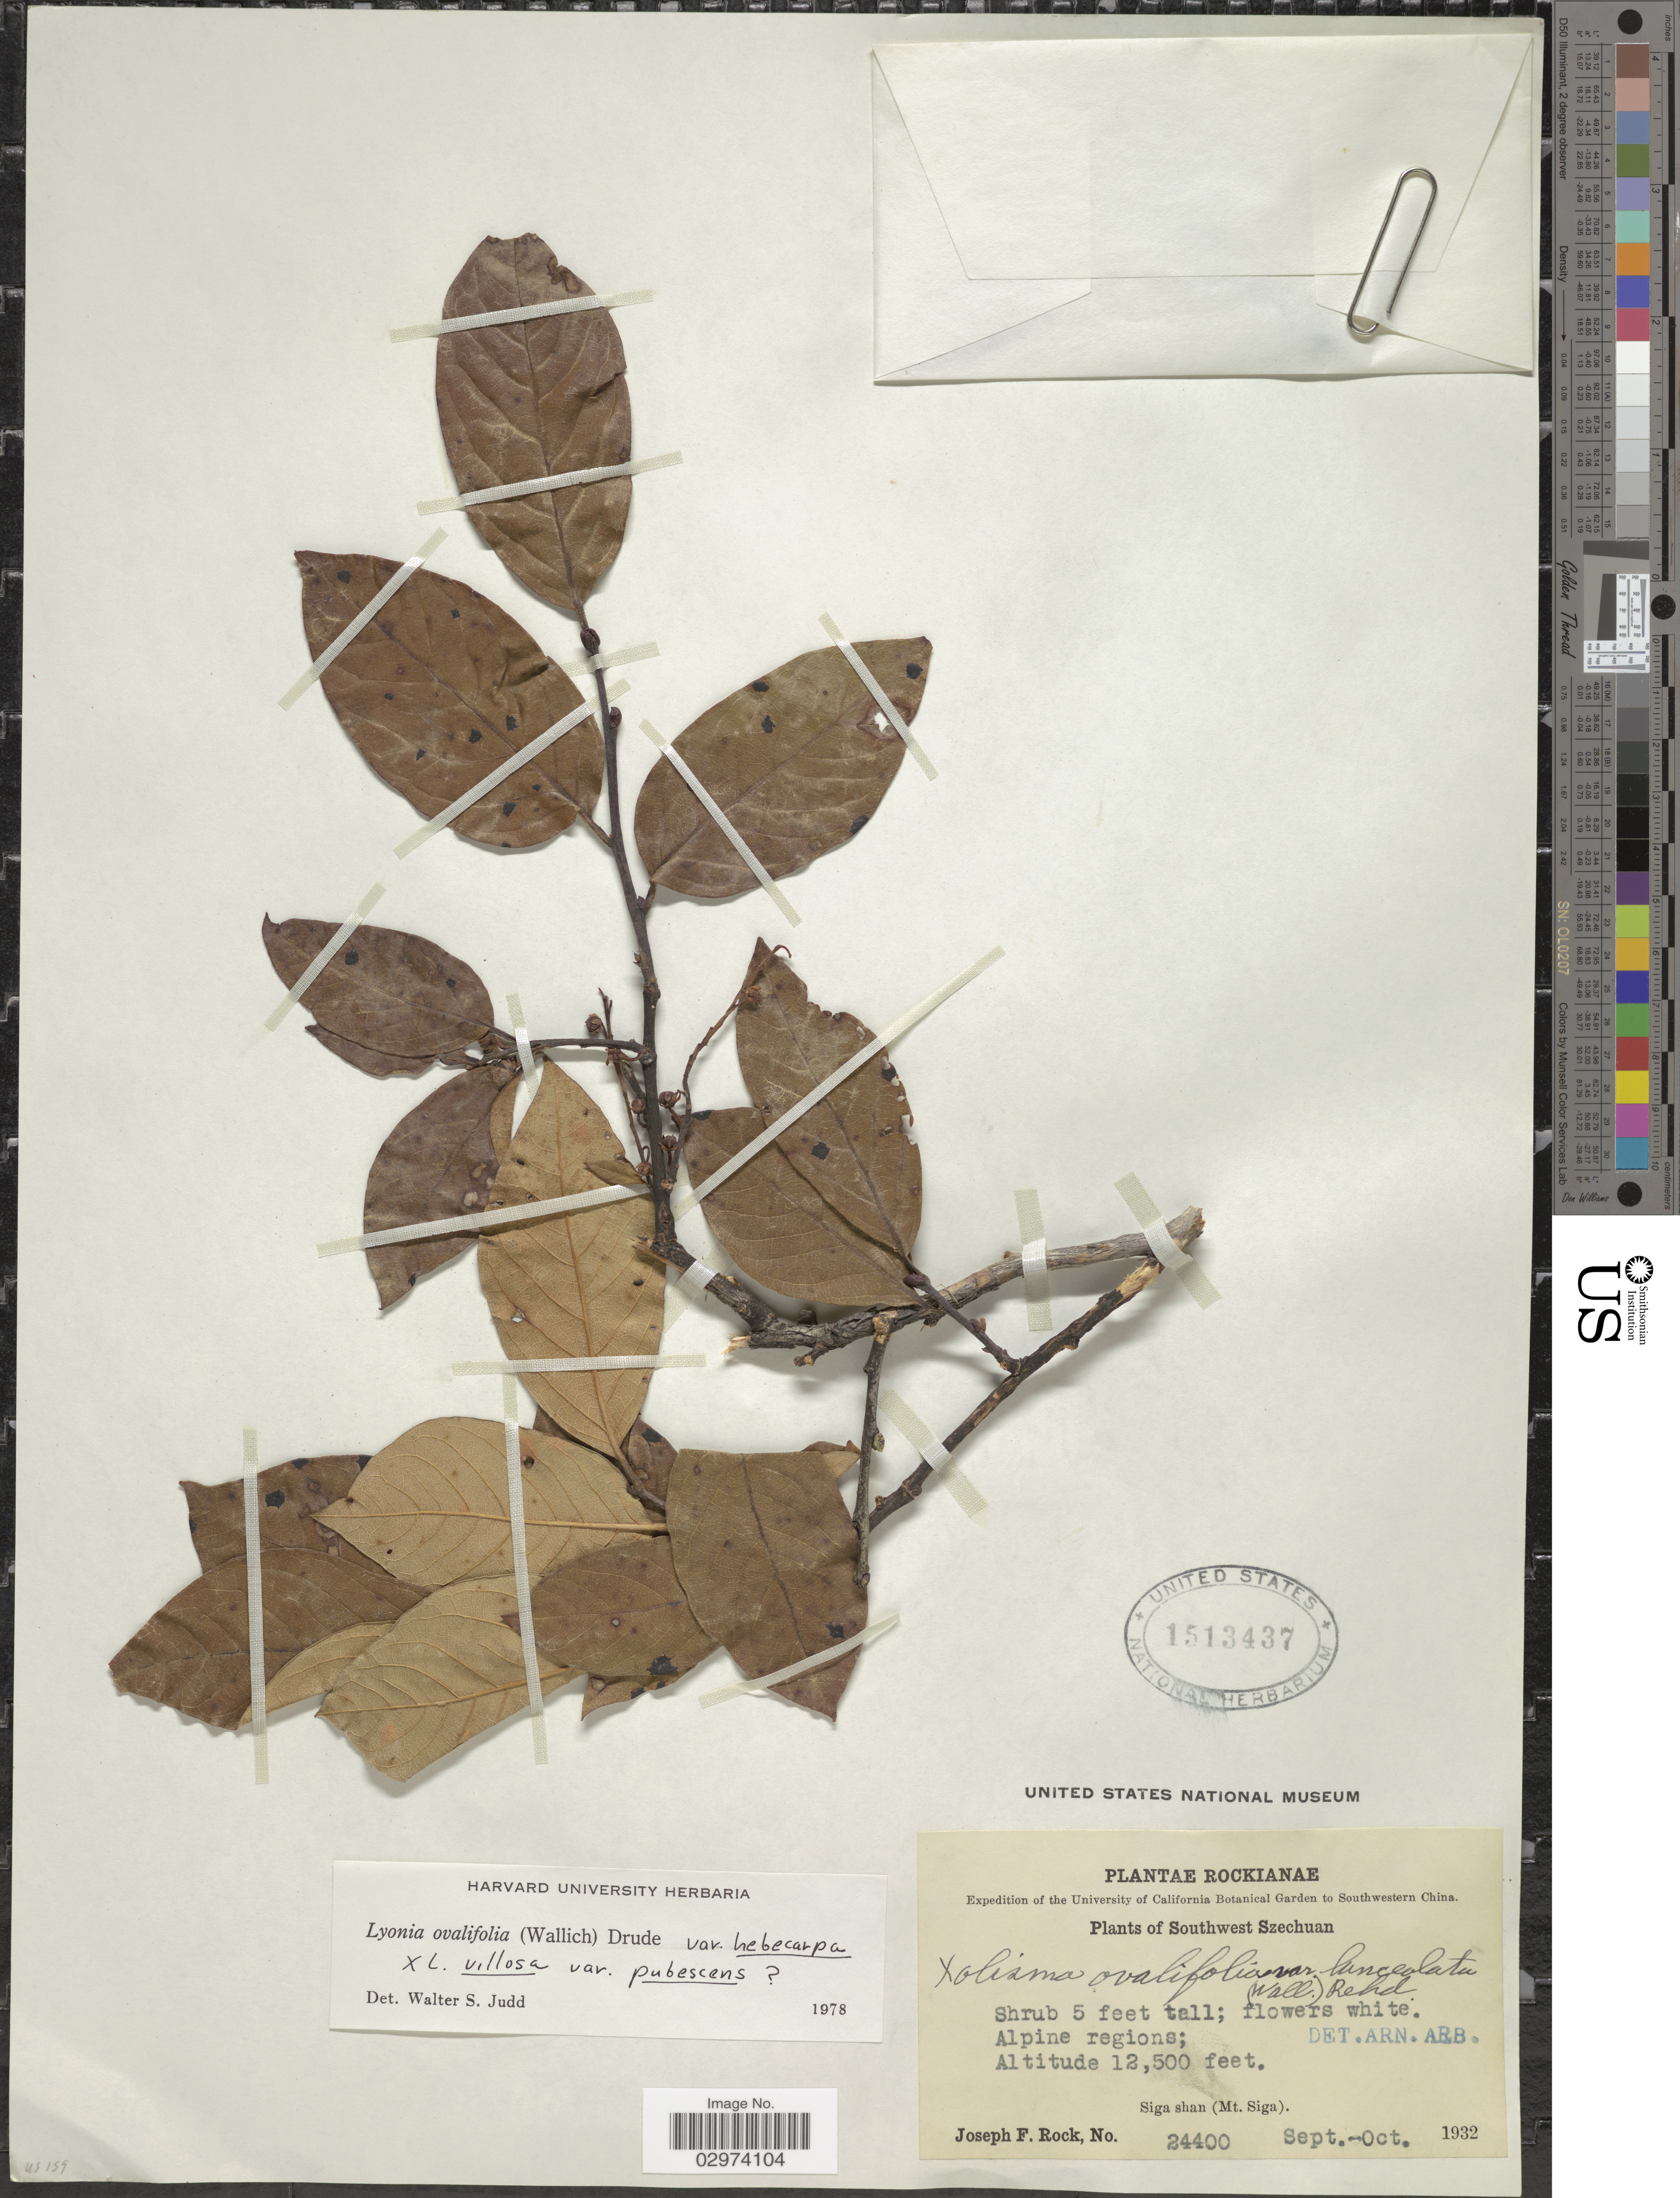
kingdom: Plantae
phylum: Tracheophyta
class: Magnoliopsida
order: Ericales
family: Ericaceae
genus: Lyonia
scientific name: Lyonia ovalifolia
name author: (Wall.) Drude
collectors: J. F. Rock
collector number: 24400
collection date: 1932-09/1932-10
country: China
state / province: Sichuan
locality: Rockiaenae. Southwest Szechuan. Alpine regions. Siga shan (Mt. Siga).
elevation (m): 3810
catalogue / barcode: US 1513437